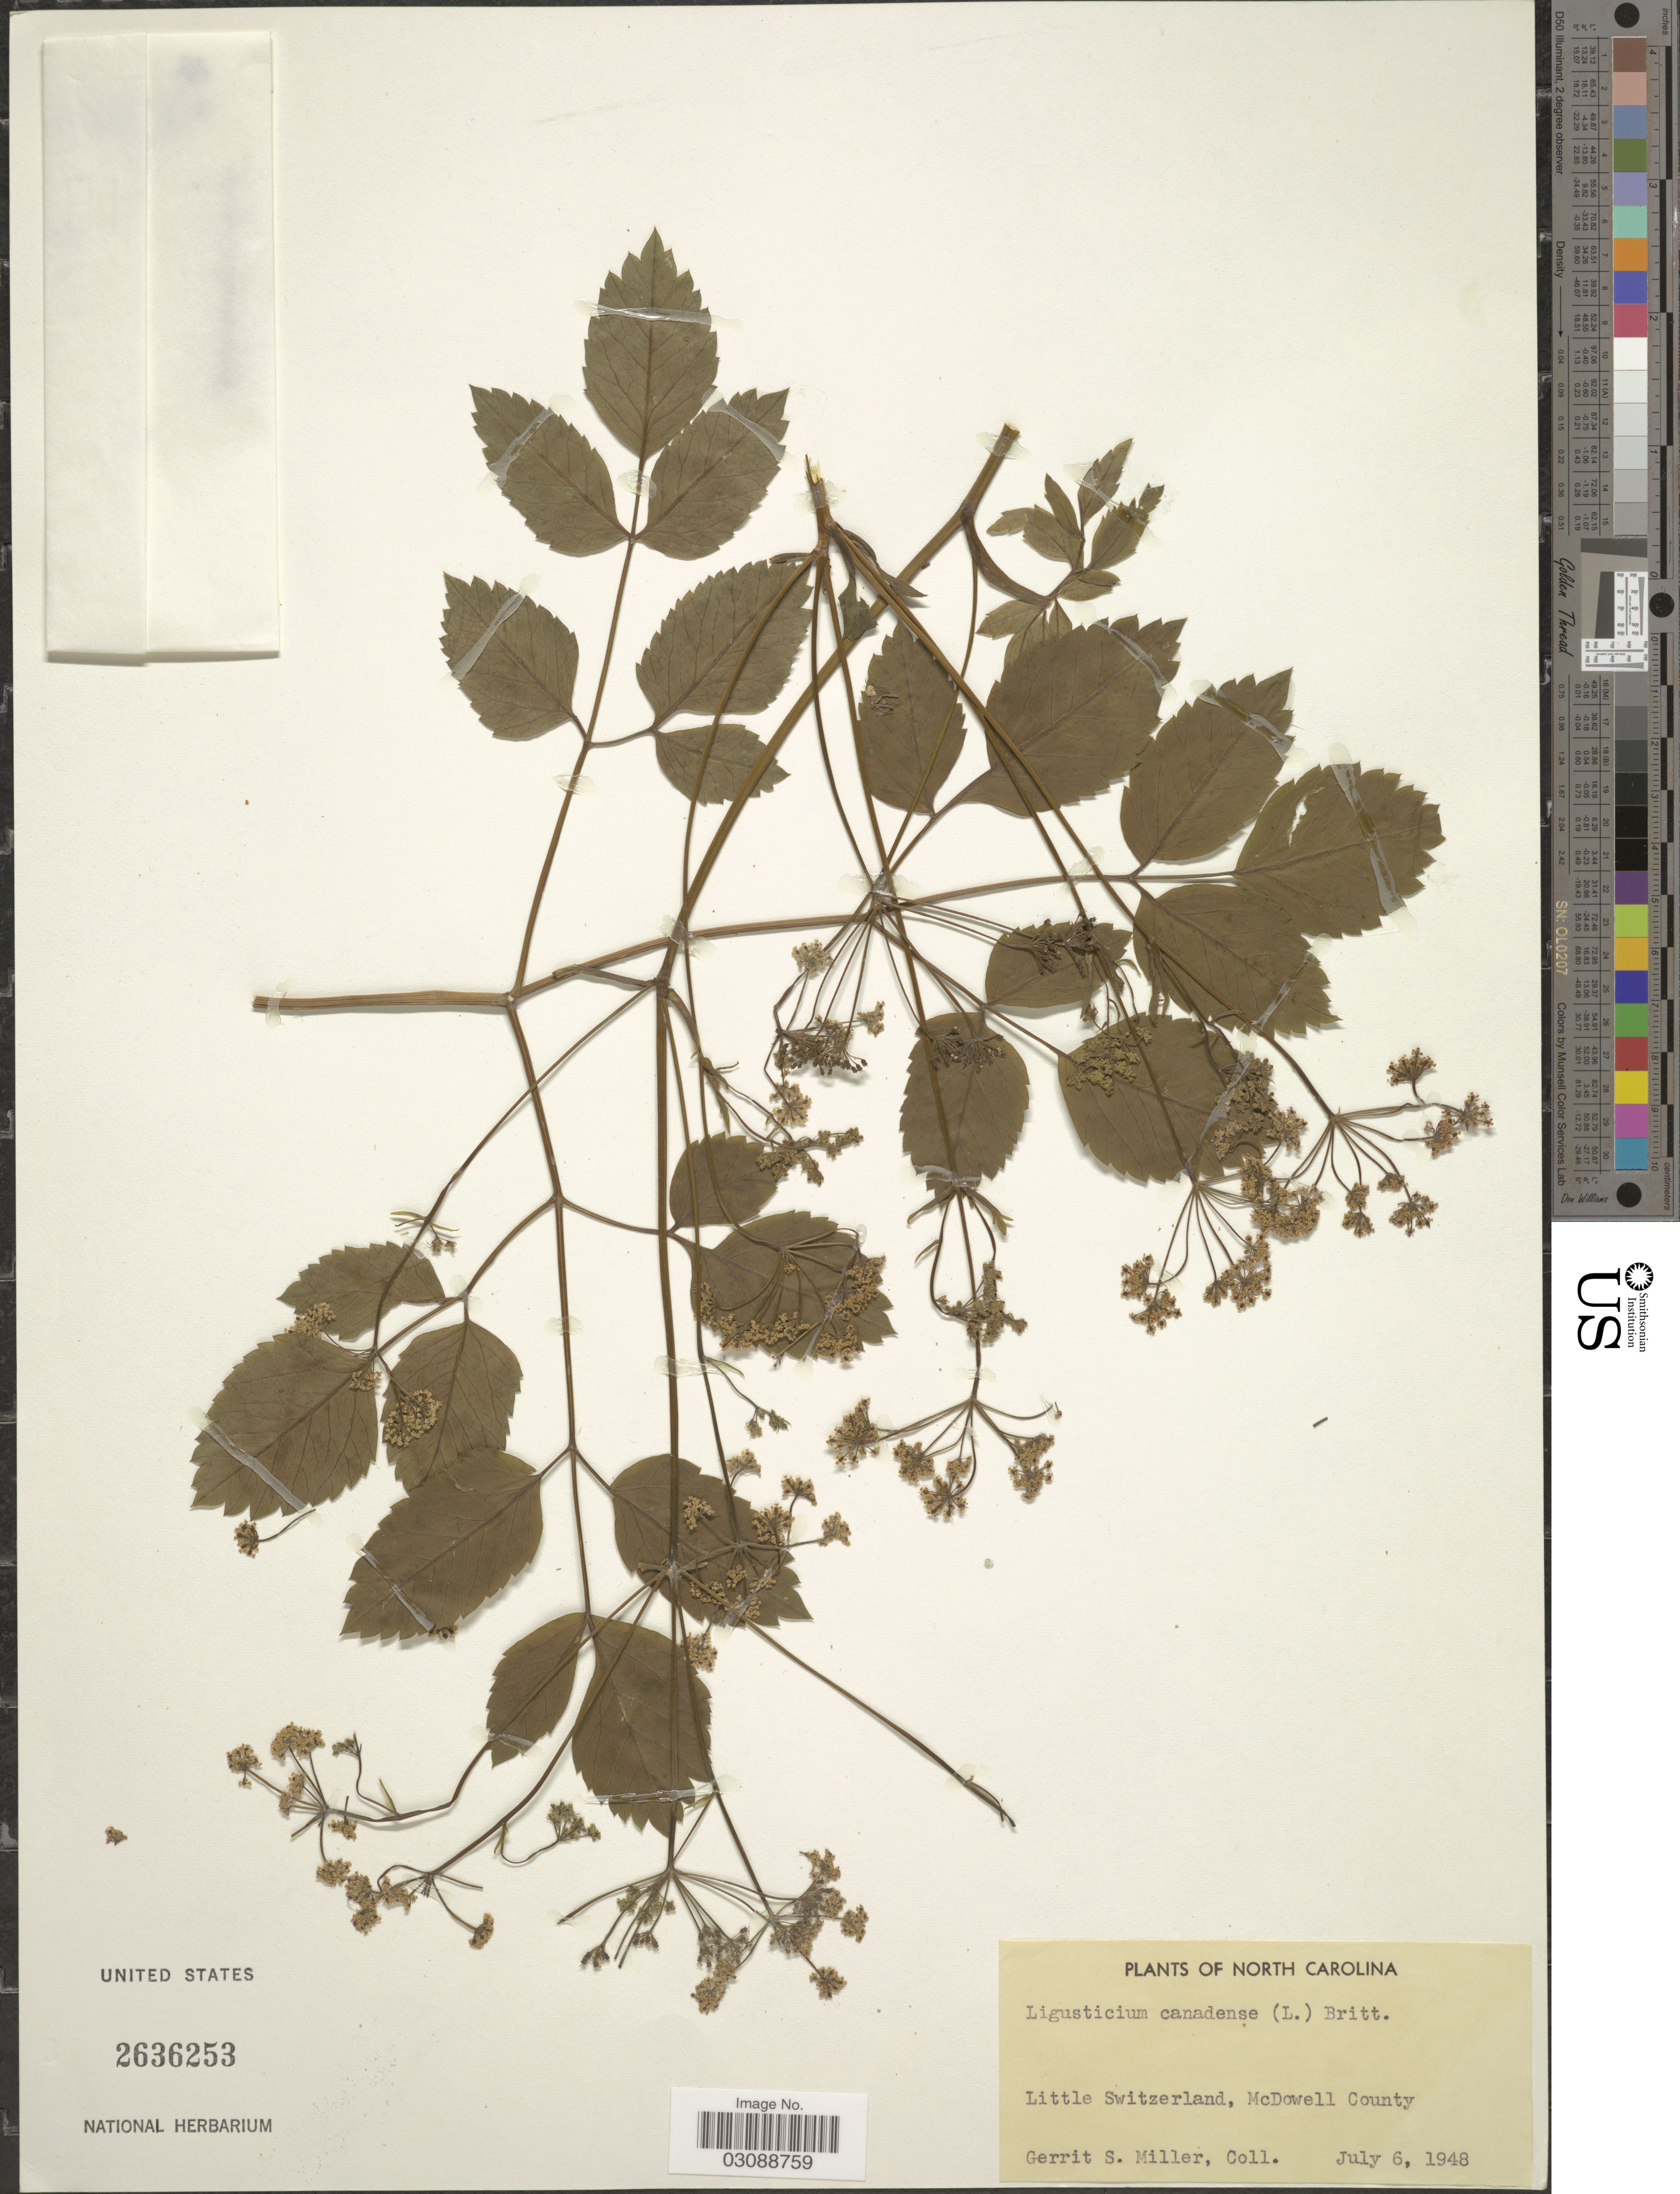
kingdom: Plantae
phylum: Tracheophyta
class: Magnoliopsida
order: Apiales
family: Apiaceae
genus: Ligusticum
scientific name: Ligusticum canadense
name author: (L.) Britton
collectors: G. S. Miller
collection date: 1948-07-06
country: United States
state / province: North Carolina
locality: Little Switzerland, McDowell County.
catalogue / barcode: US 2636253